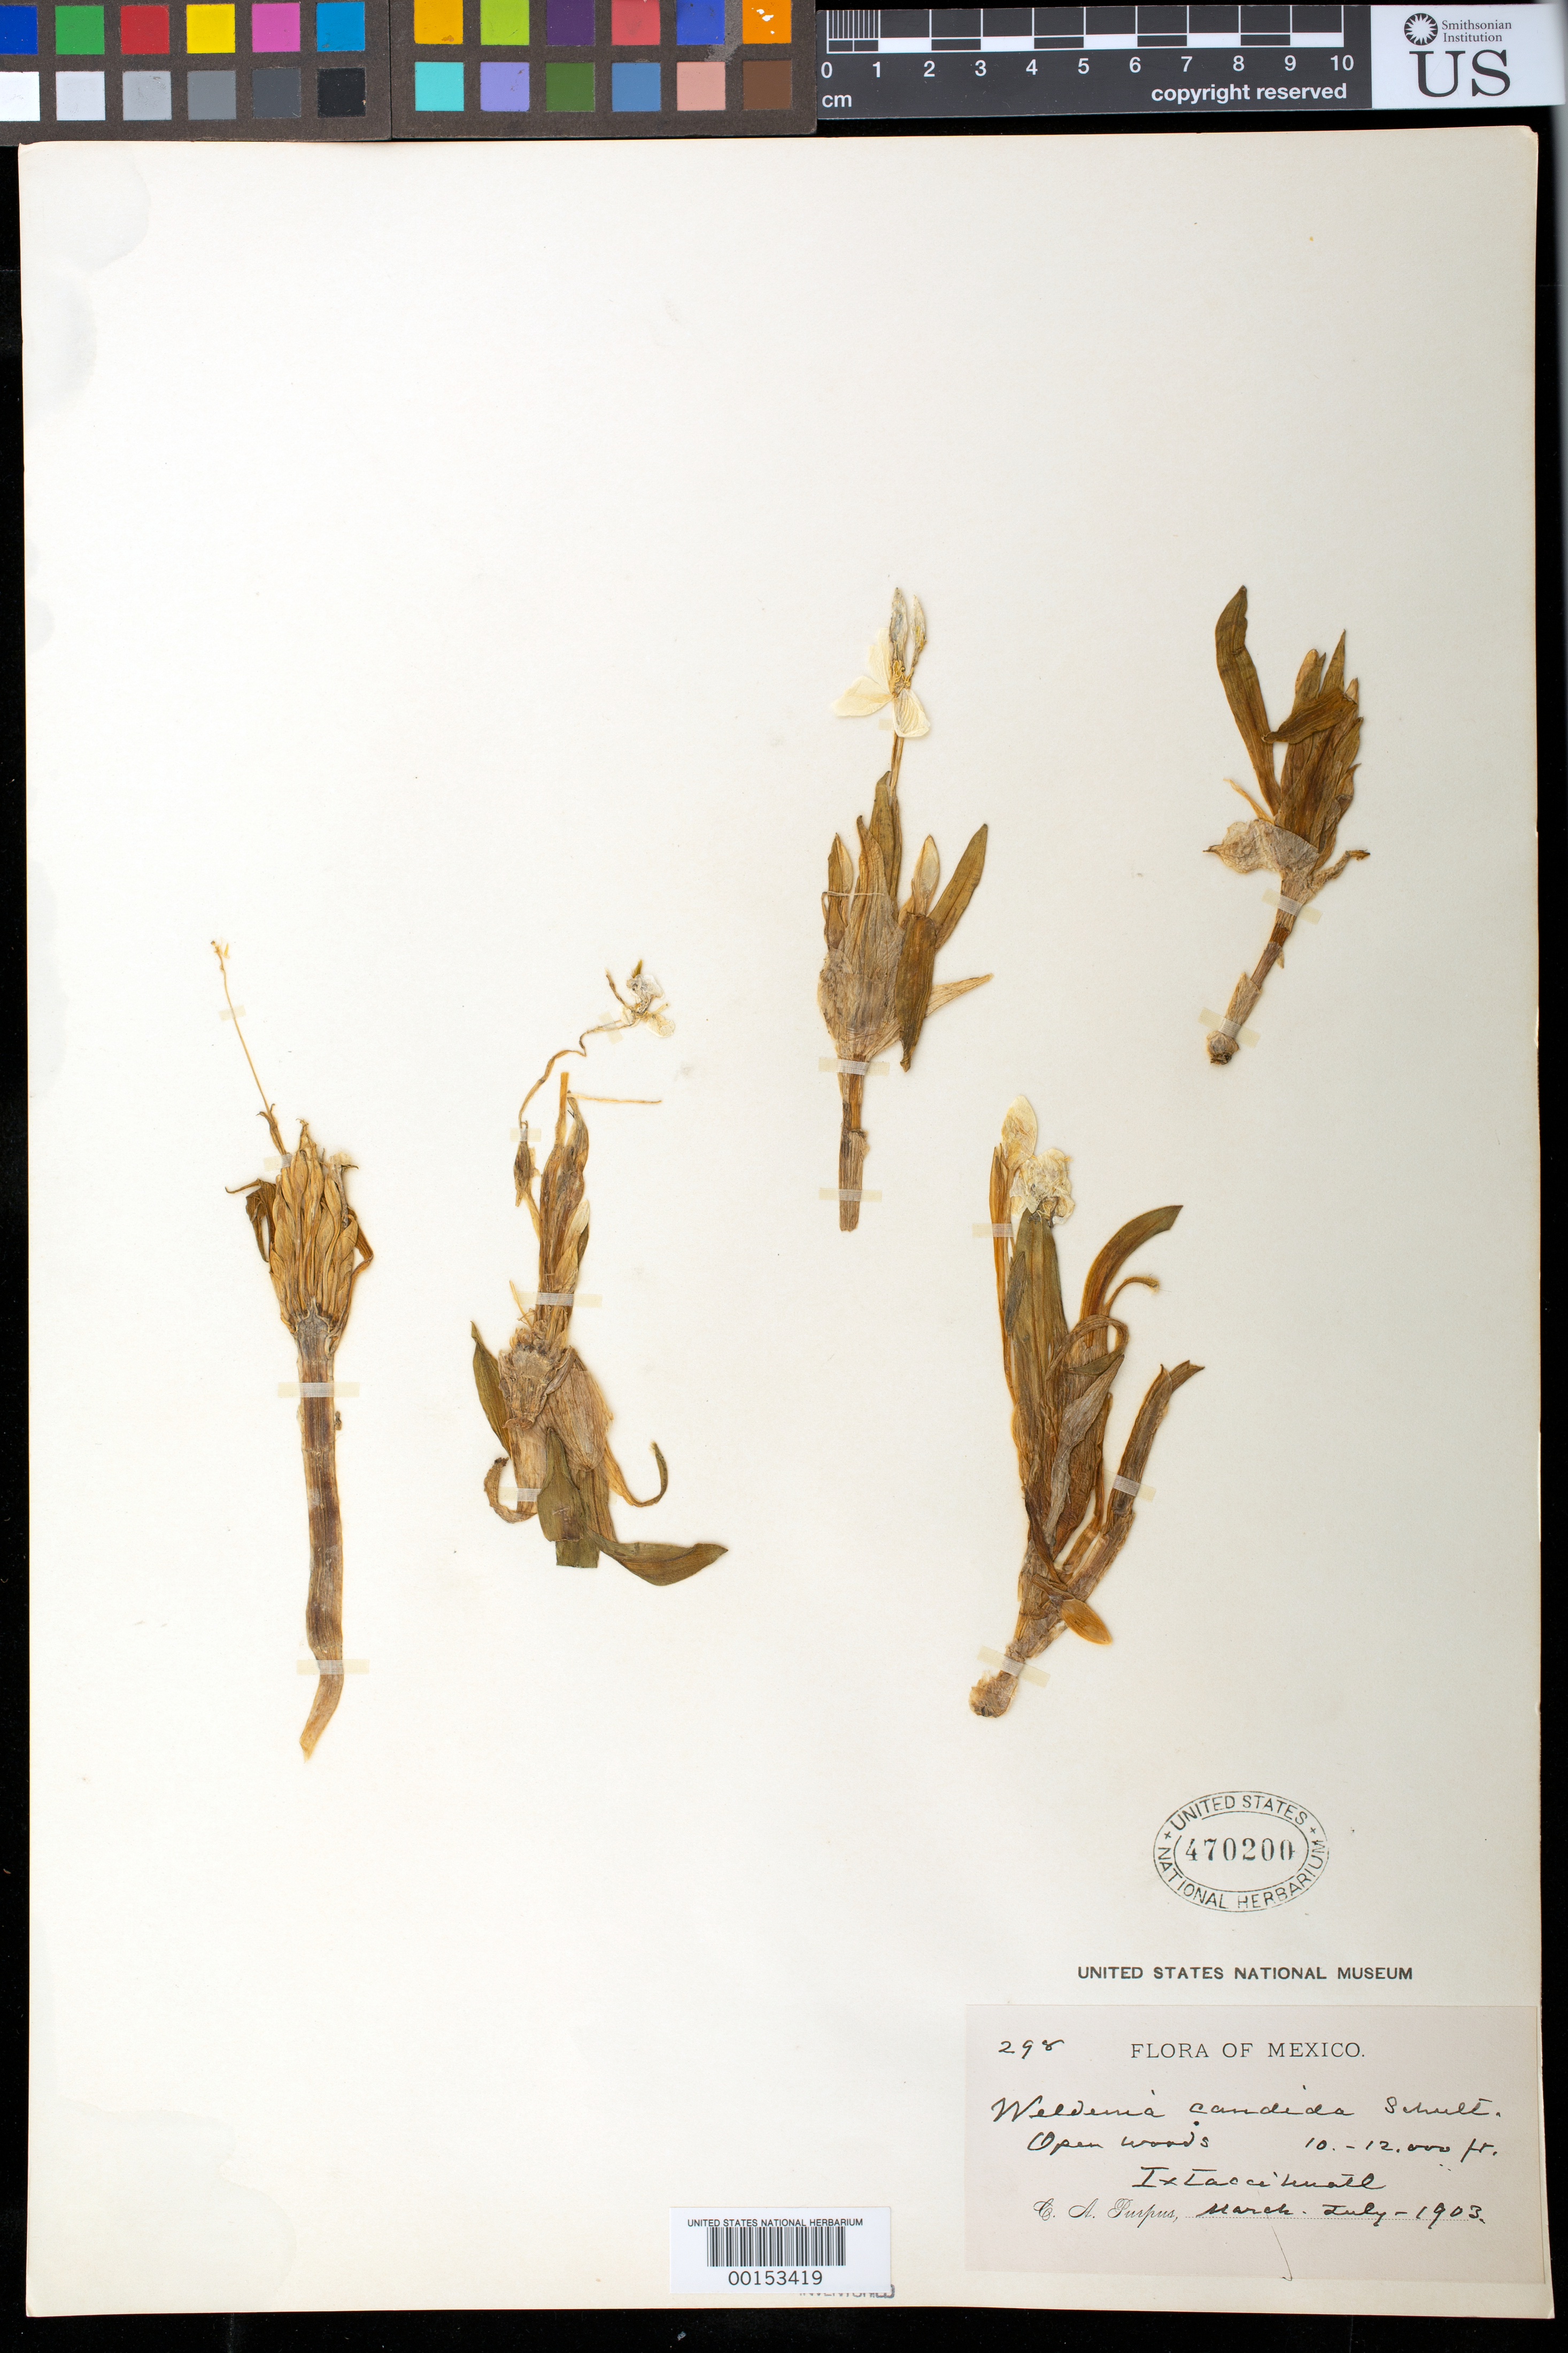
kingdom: Plantae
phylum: Tracheophyta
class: Liliopsida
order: Commelinales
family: Commelinaceae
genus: Weldenia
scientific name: Weldenia candida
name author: Schult. f.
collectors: C. A. Purpus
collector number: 298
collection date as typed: Jul 1903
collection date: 1903-07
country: Mexico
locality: Ixtacciunatl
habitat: Open woods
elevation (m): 3050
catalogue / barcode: US 470200